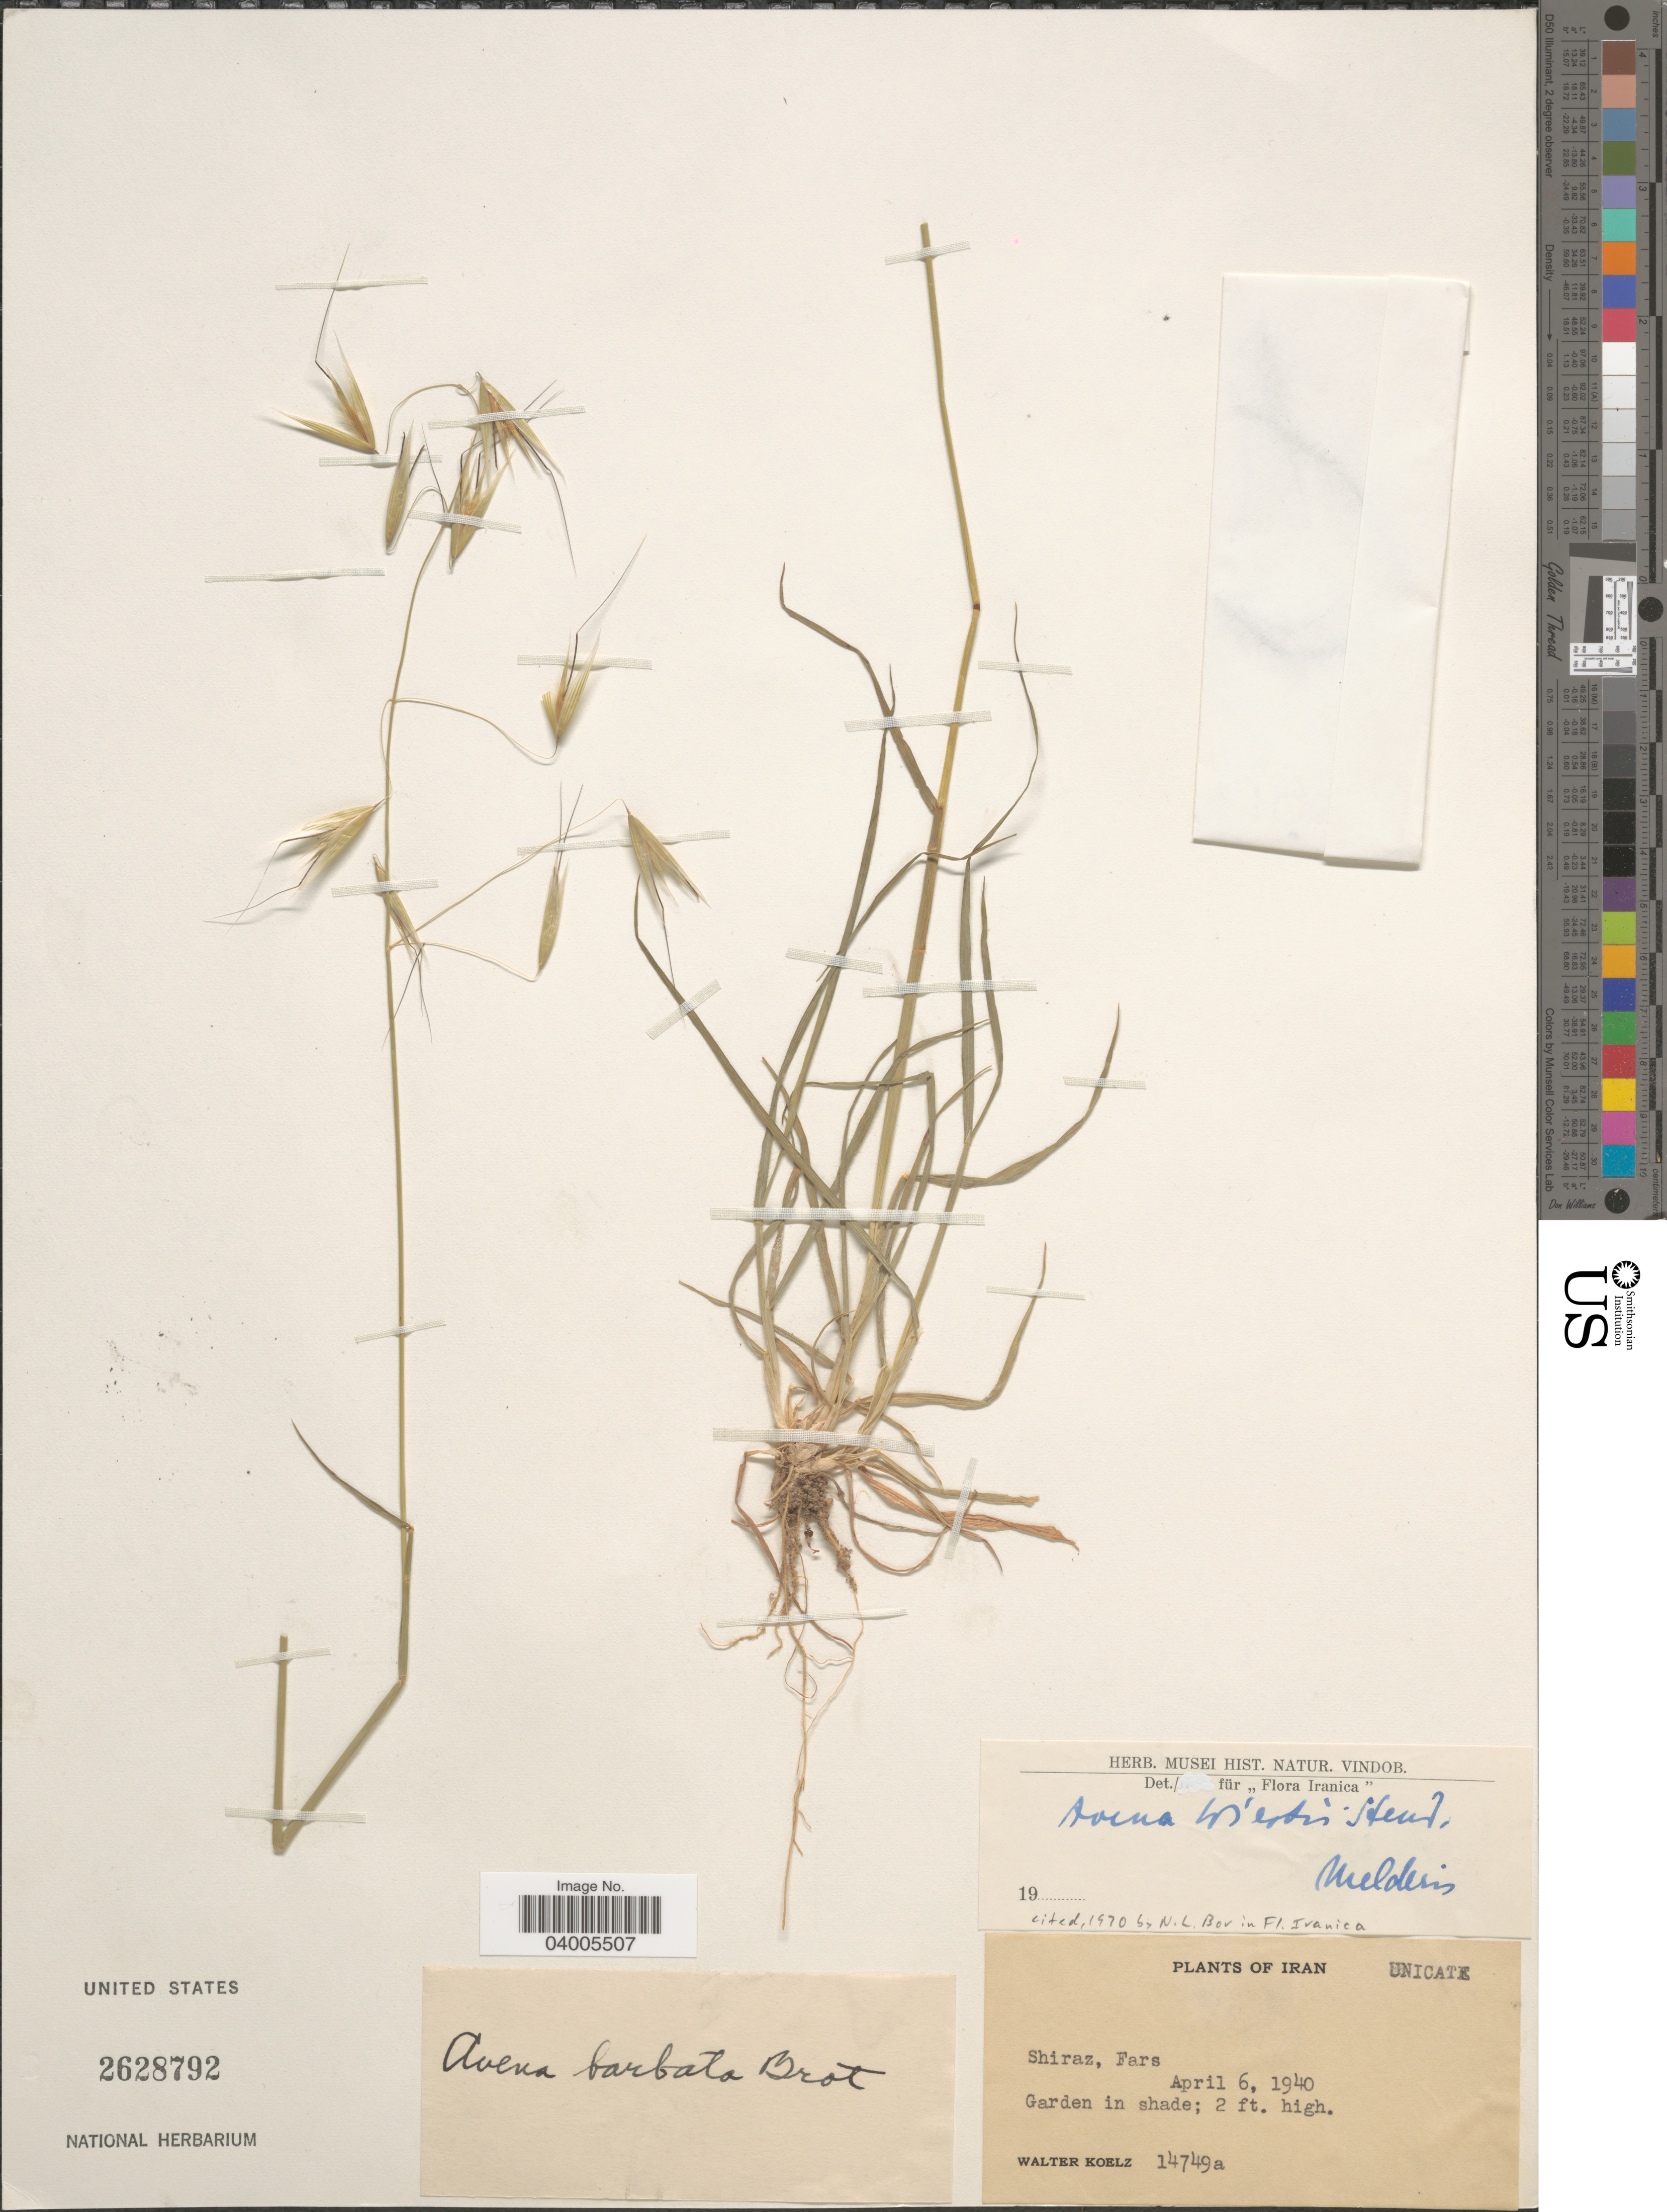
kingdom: Plantae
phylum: Tracheophyta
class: Liliopsida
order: Poales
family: Poaceae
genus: Avena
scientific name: Avena wiestii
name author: Steud.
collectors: W. N. Koelz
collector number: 14749a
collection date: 1940-04-06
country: Iran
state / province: Fars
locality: Shiraz.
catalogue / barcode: US 2628792